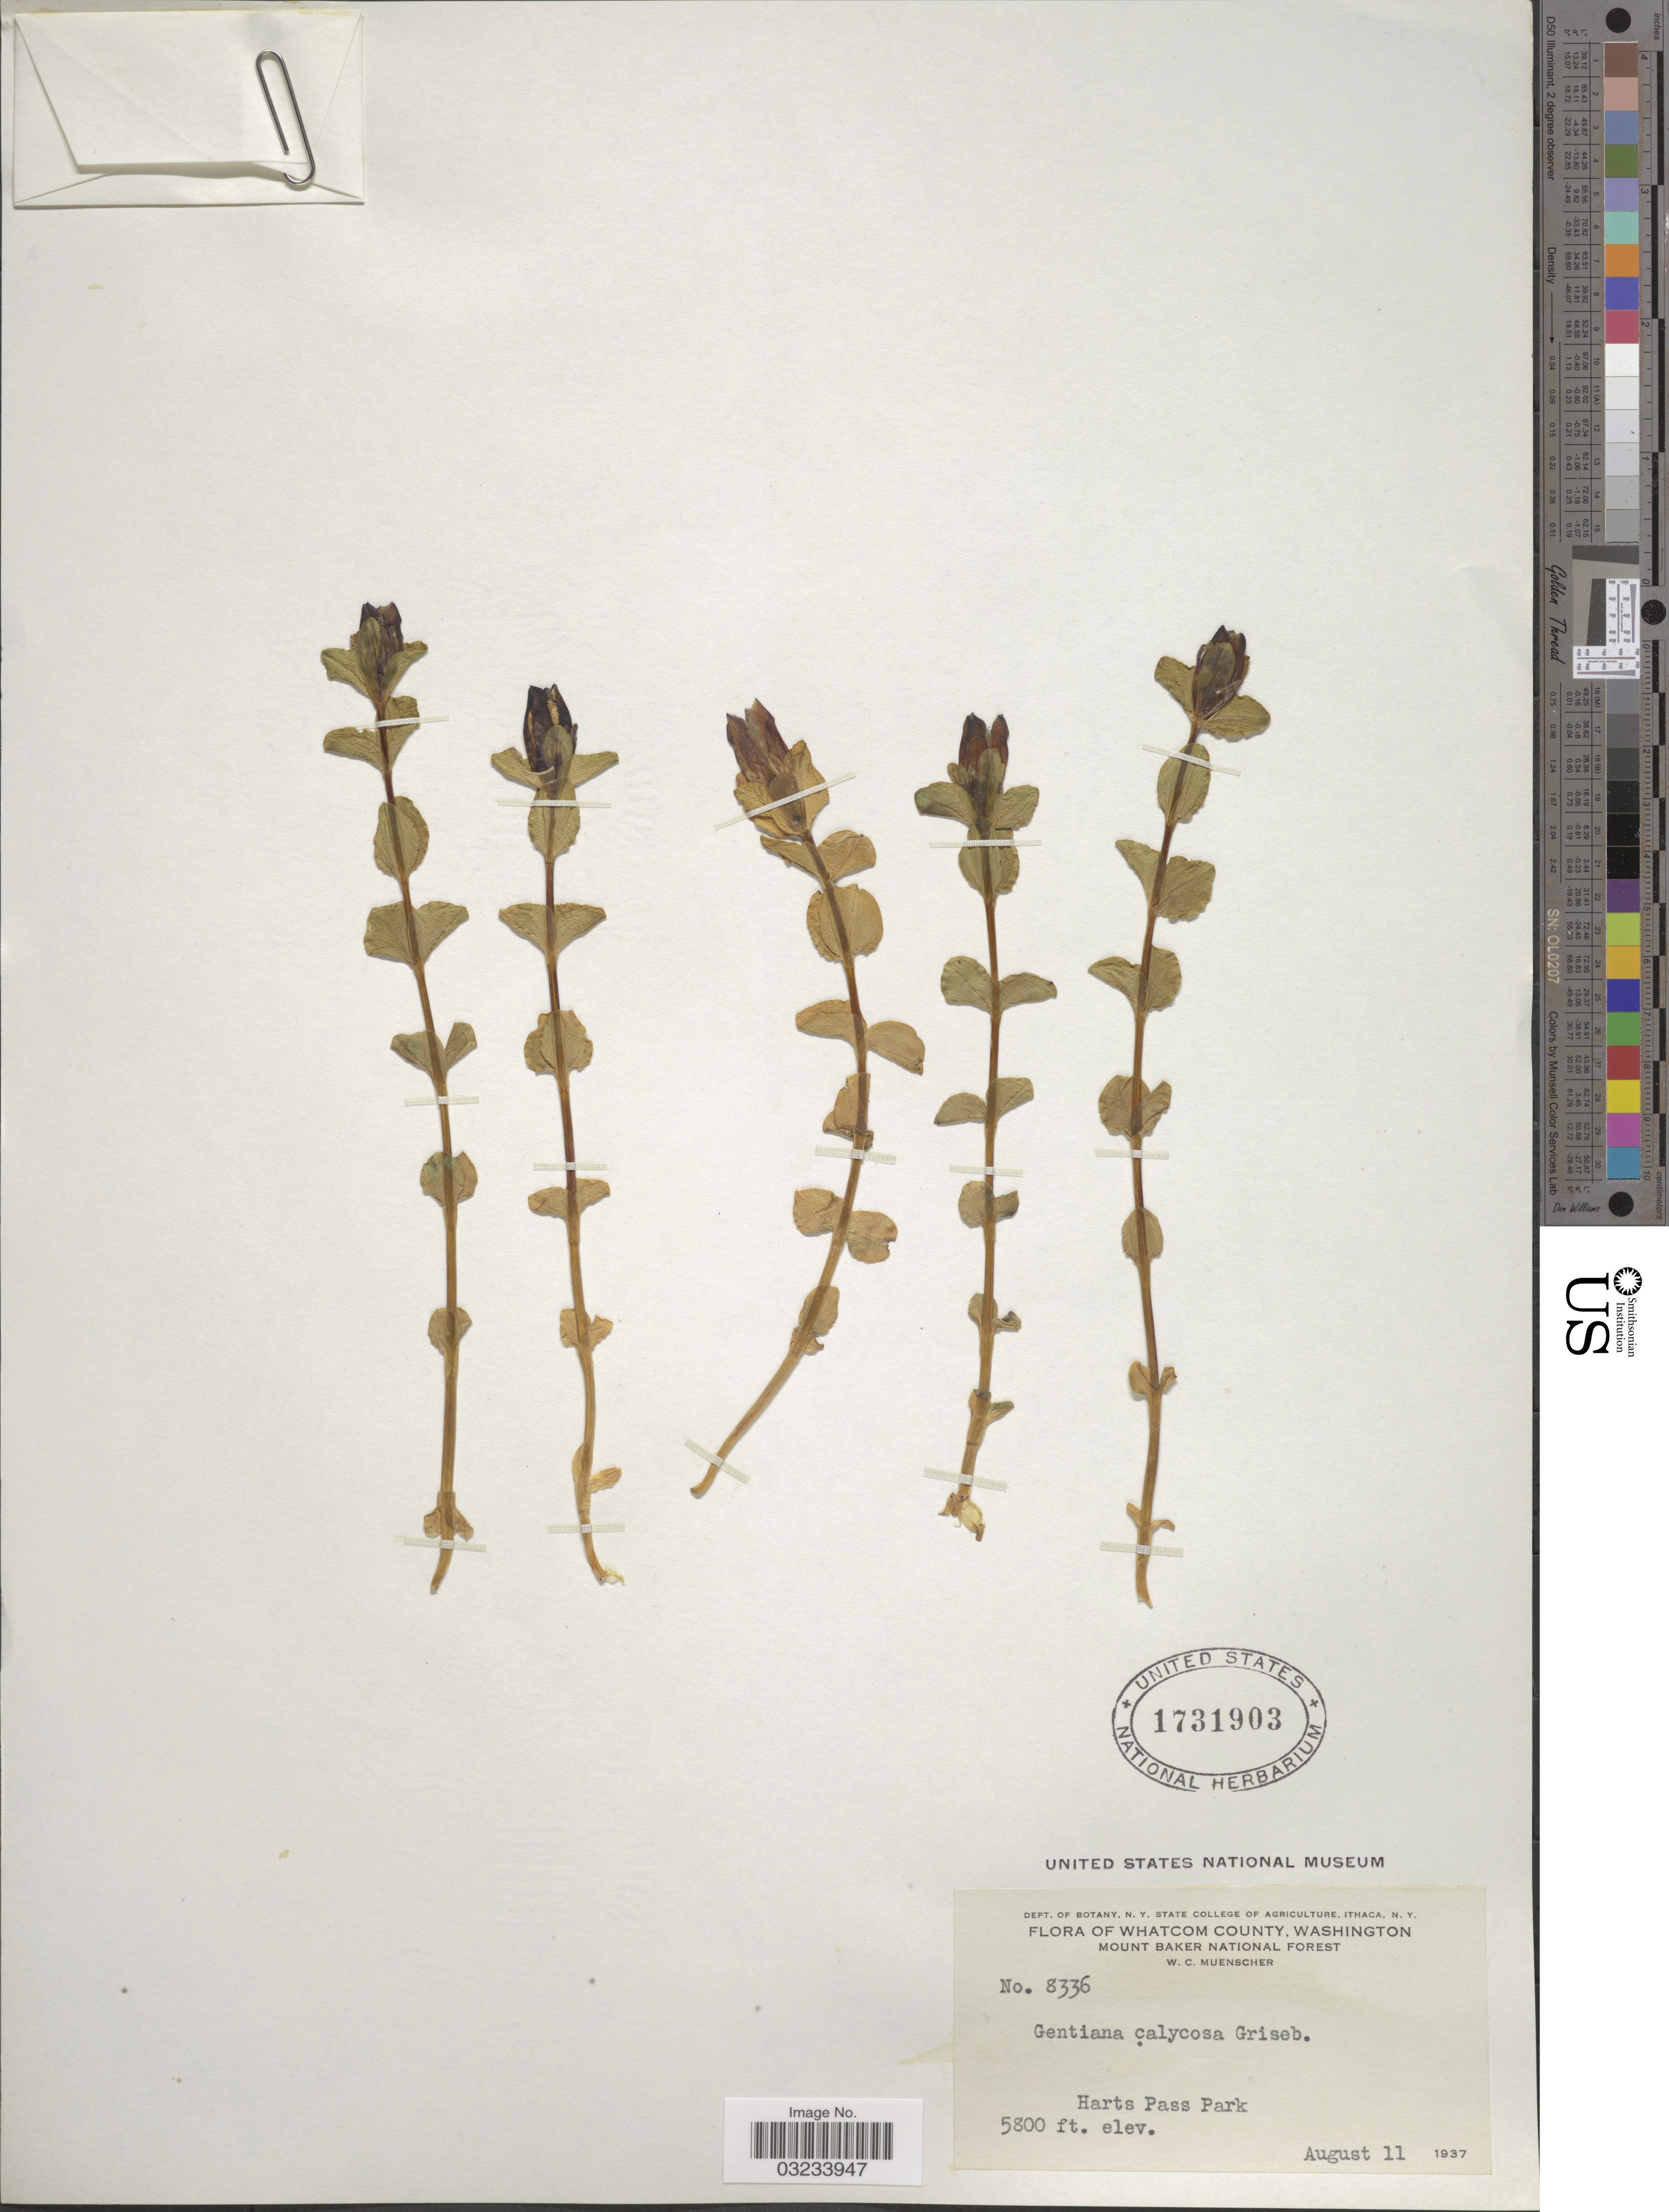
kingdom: Plantae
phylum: Tracheophyta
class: Magnoliopsida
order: Gentianales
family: Gentianaceae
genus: Gentiana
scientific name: Gentiana calycosa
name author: Griseb.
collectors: W. Muenscher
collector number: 8336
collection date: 1937-08-11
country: United States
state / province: Washington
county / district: Whatcom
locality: Whatcom County, Mount Baker National Forest, Harts Pass Park.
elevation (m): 1768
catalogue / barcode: US 1731903